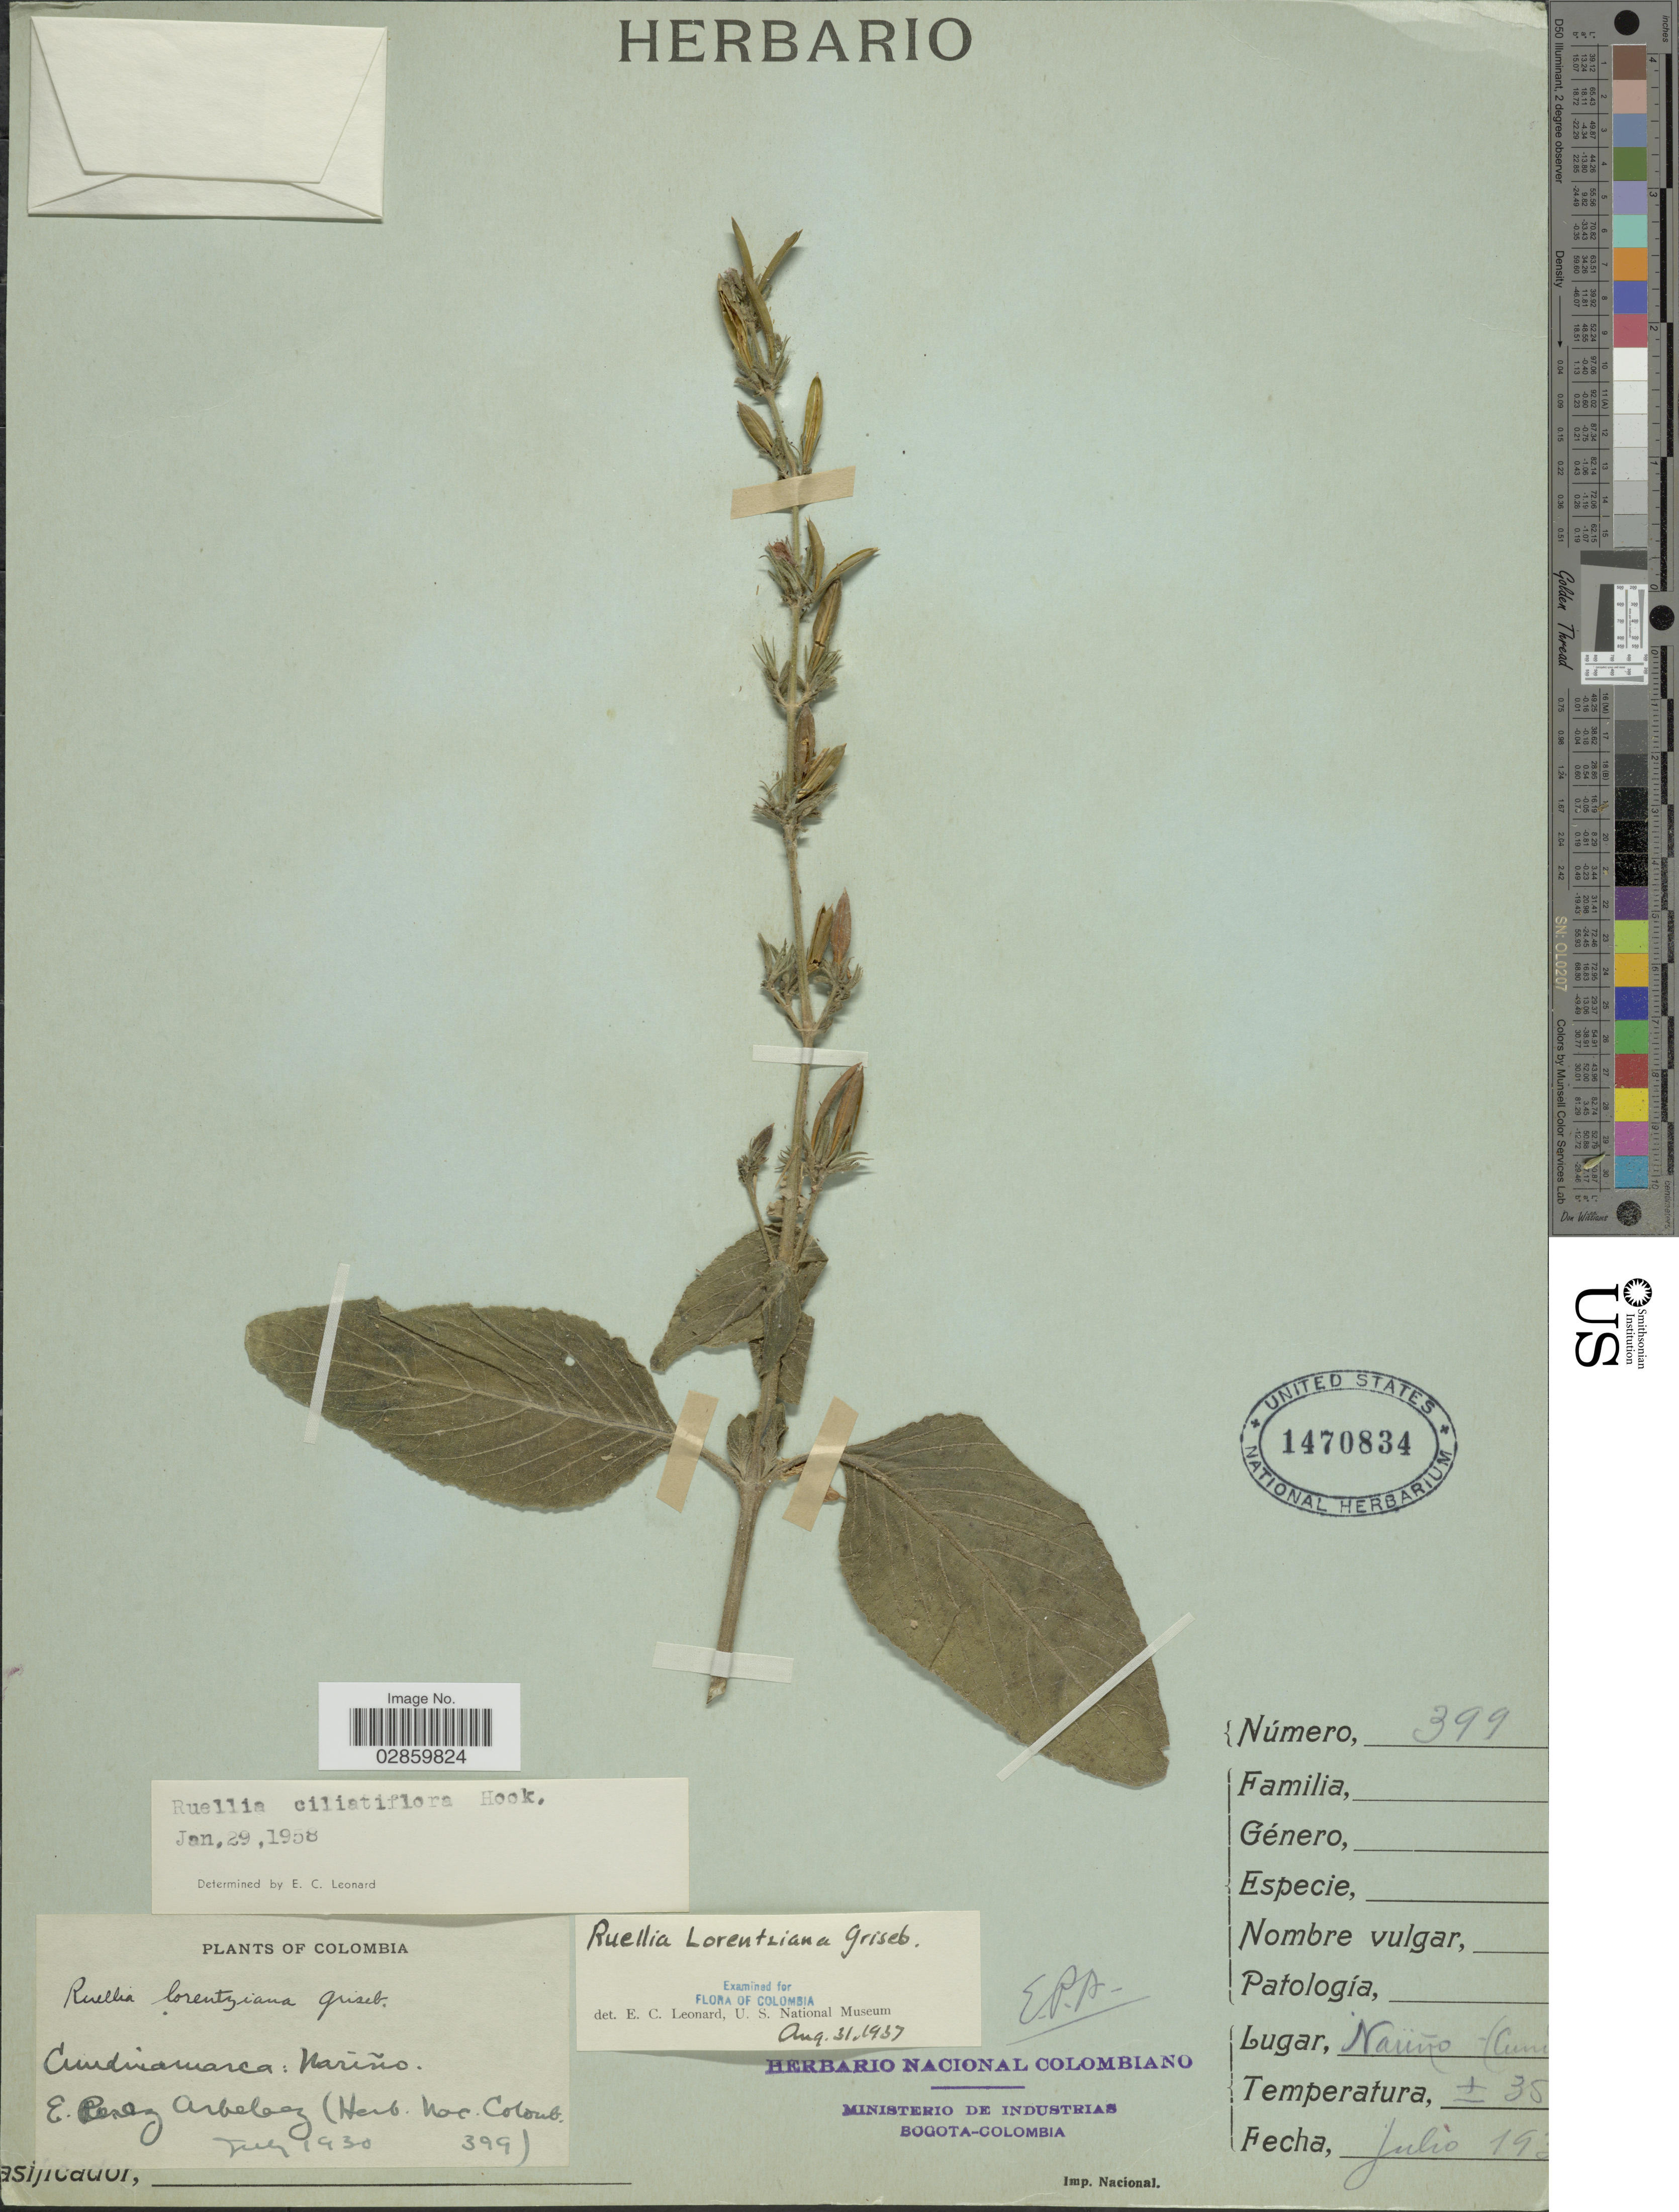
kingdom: Plantae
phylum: Tracheophyta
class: Magnoliopsida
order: Lamiales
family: Acanthaceae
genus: Ruellia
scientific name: Ruellia ciliatiflora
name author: Hook.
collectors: E. Pérez Arbeláez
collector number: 399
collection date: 1930-07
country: Colombia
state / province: Cundinamarca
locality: Nariño.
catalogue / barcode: US 1470834